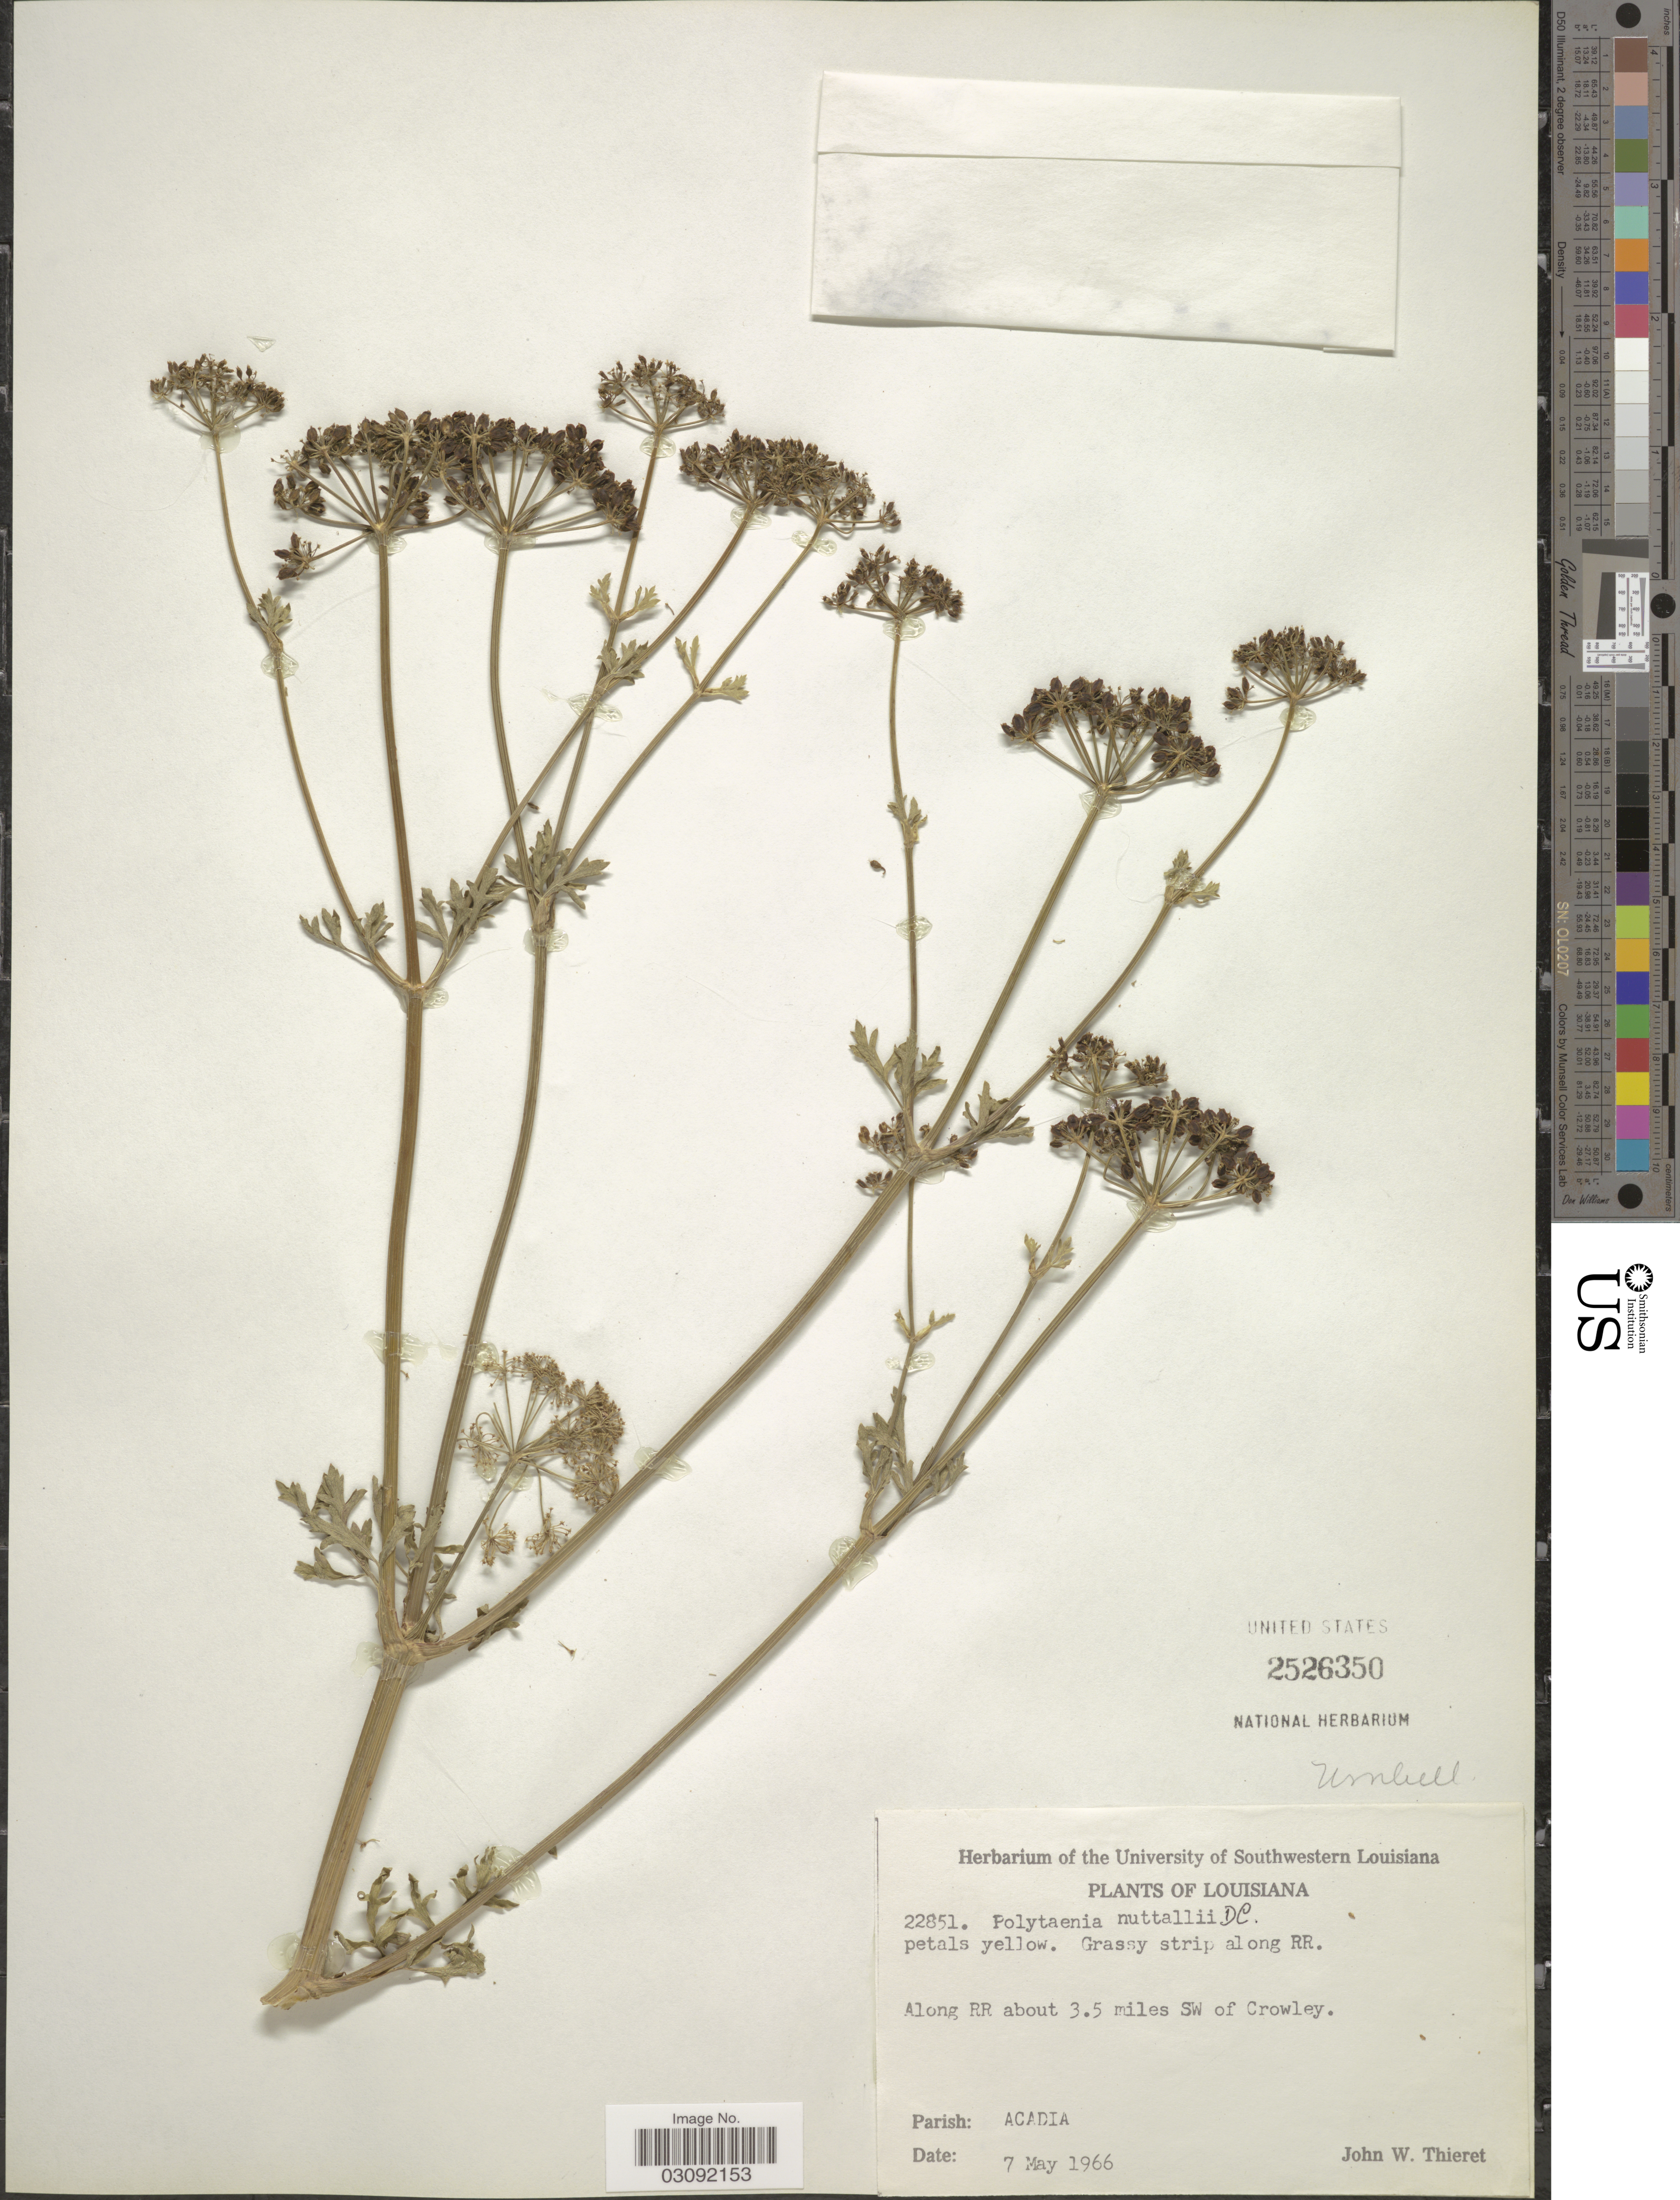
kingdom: Plantae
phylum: Tracheophyta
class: Magnoliopsida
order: Apiales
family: Apiaceae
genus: Polytaenia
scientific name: Polytaenia nuttallii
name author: DC.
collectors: J. W. Thieret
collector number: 22851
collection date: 1966-05-07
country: United States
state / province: Louisiana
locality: Along RR about 3.5 miles SW of Crowley. Parish: Acadia.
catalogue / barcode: US 2526350